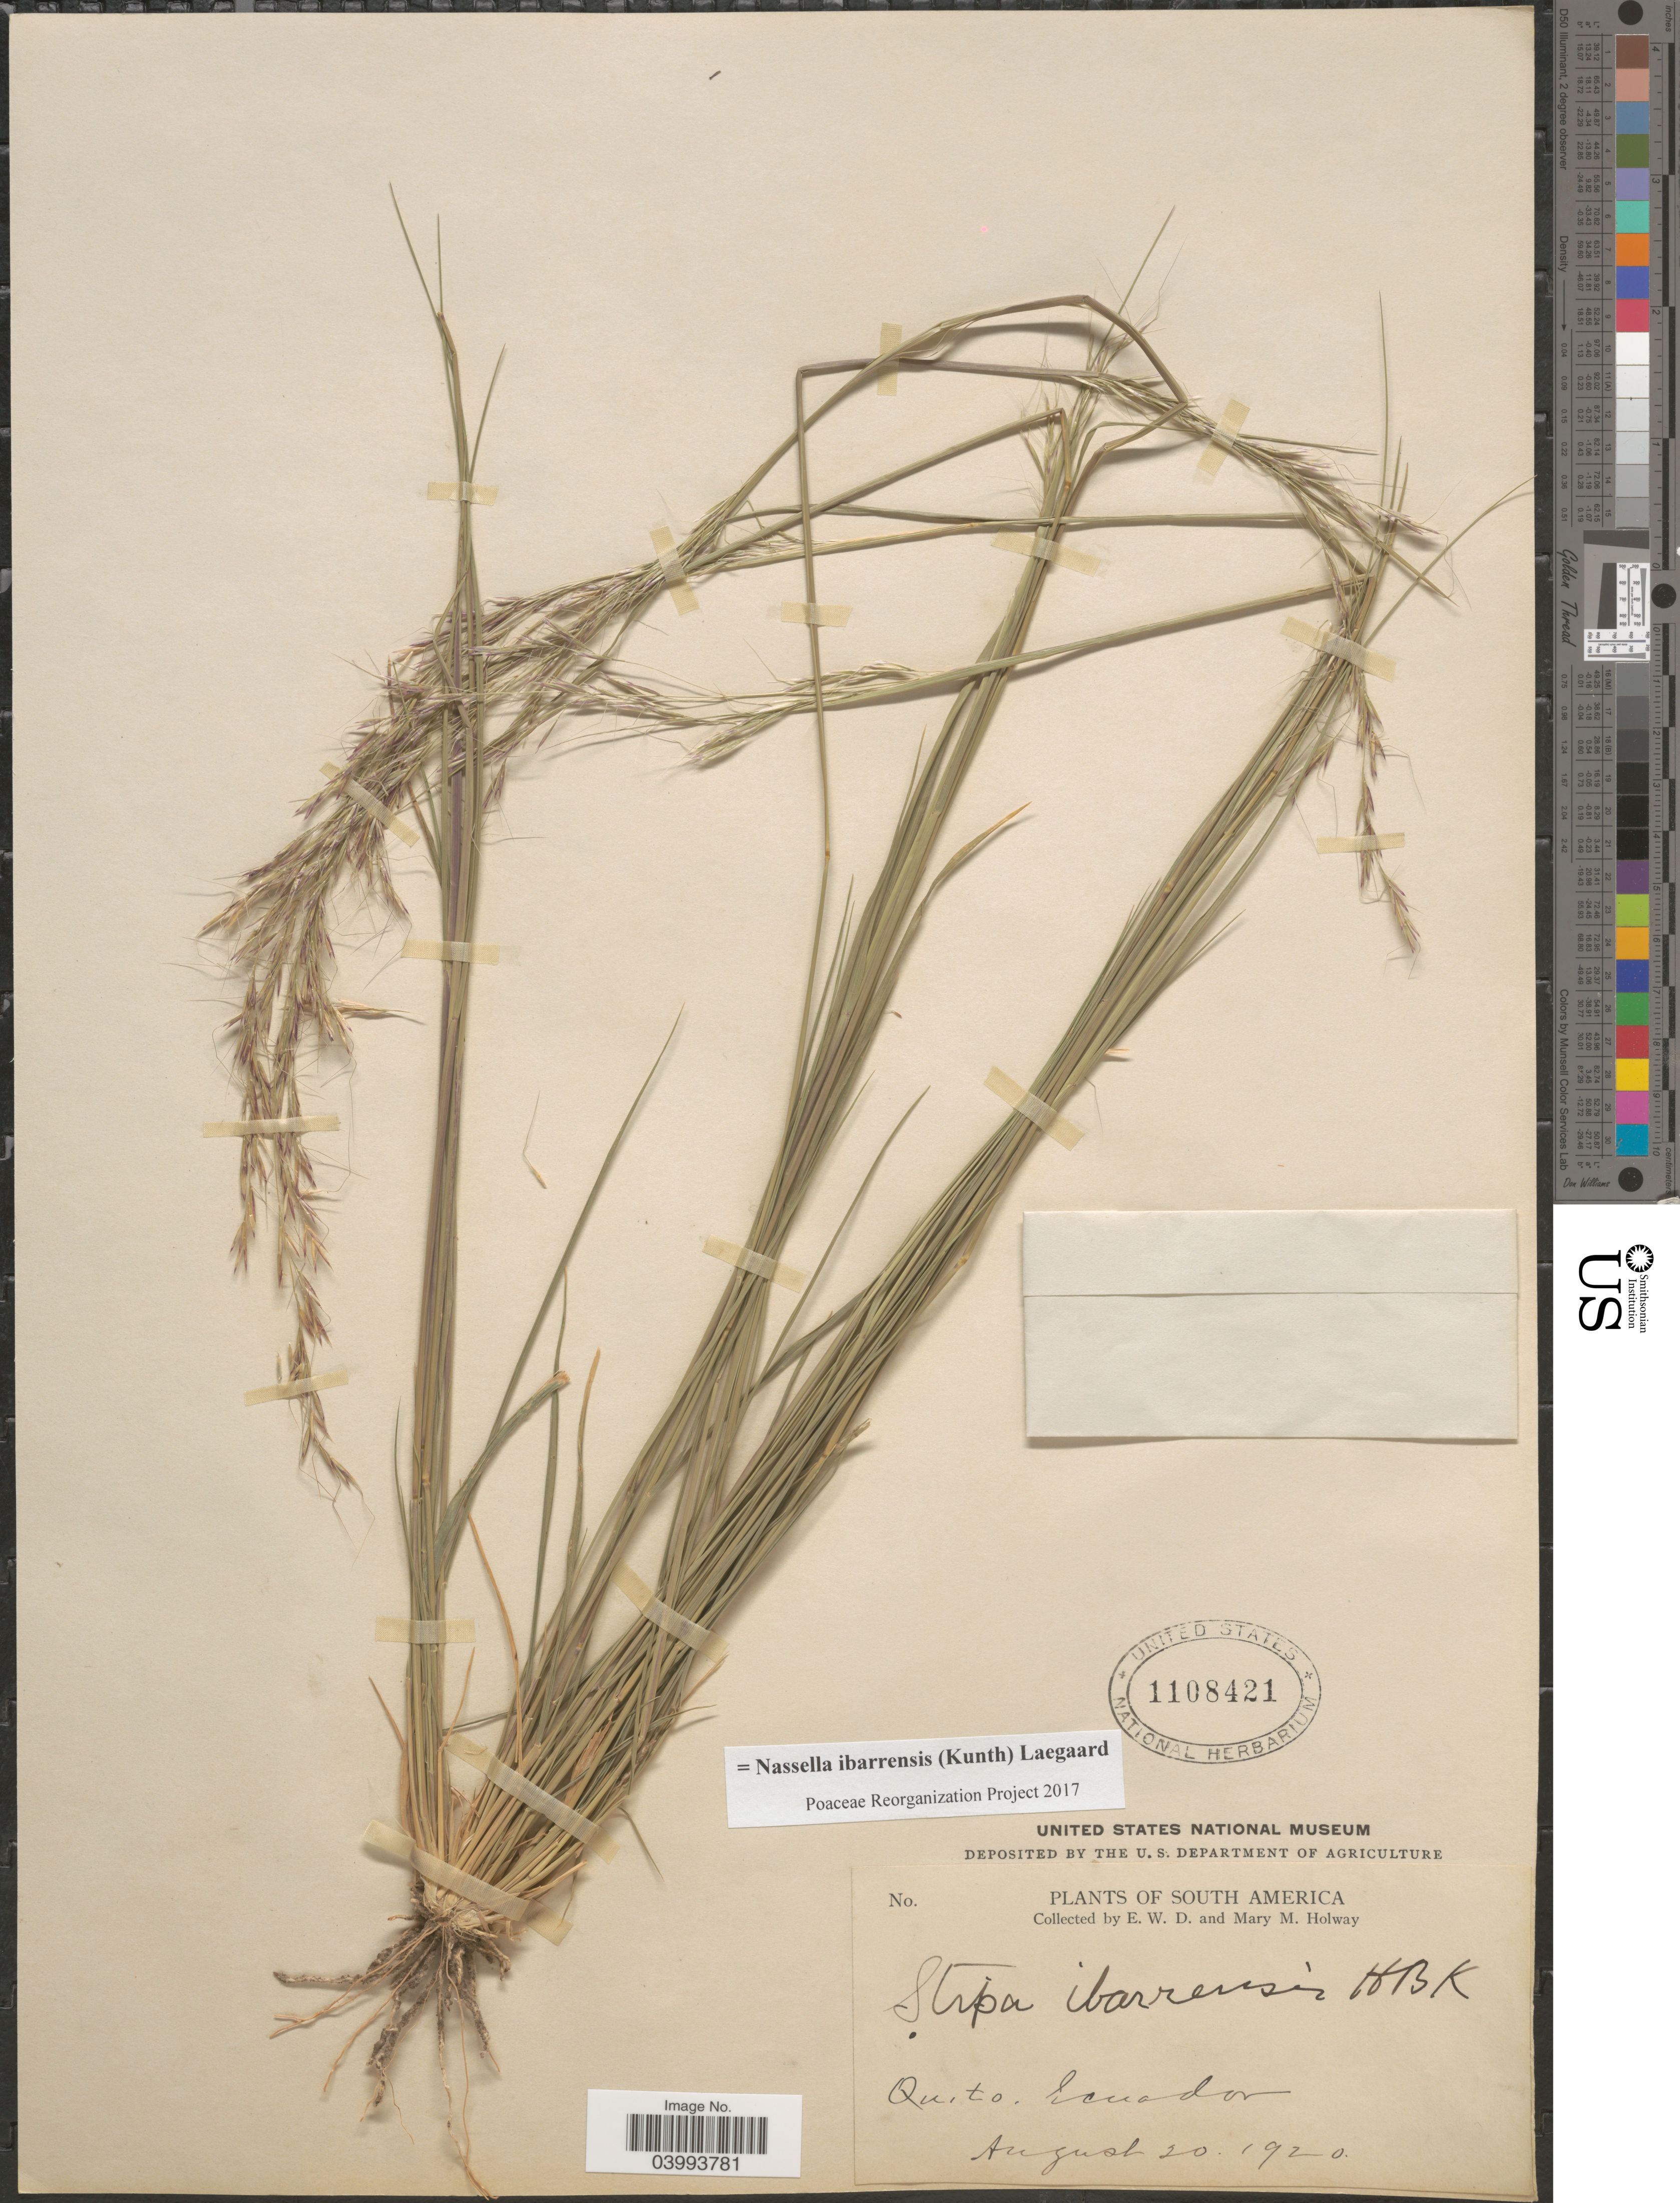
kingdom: Plantae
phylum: Tracheophyta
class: Liliopsida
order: Poales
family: Poaceae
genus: Nassella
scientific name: Nassella ibarrensis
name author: (Kunth) Lægaard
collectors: E. W. D. Holway & M. M. Holway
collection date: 1920-08-20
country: Ecuador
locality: Quito.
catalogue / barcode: US 1108421